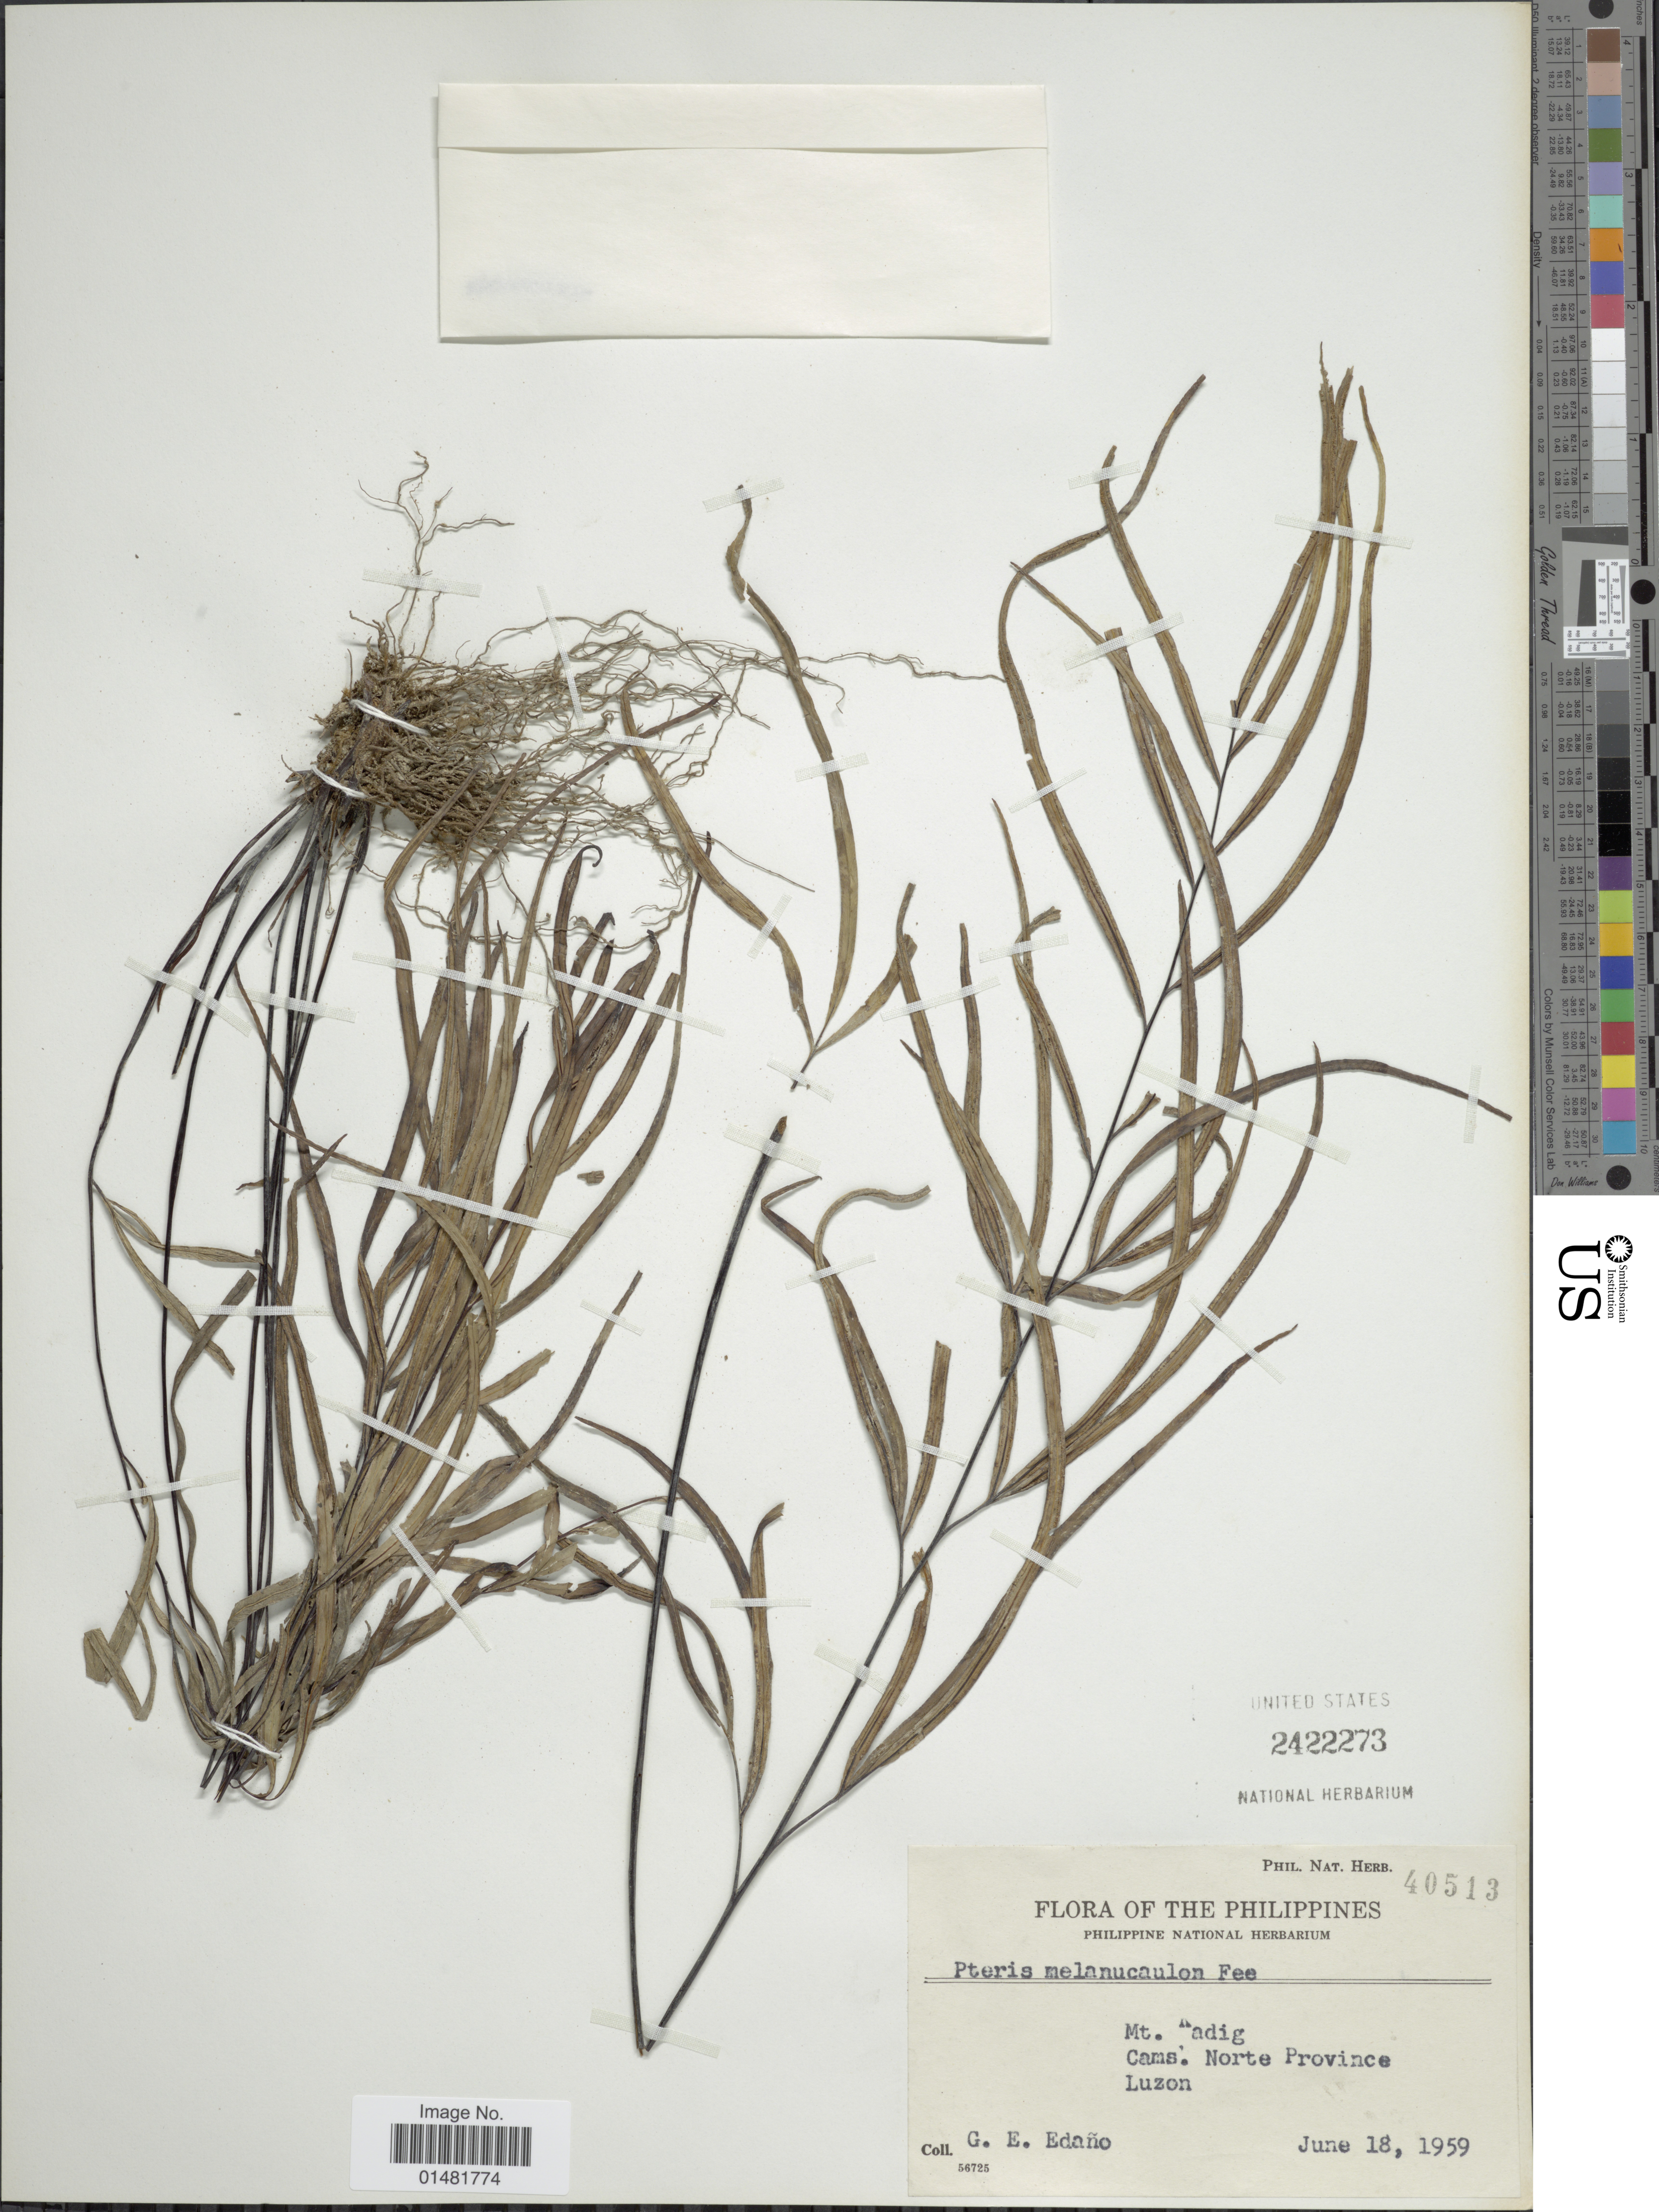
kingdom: Plantae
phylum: Tracheophyta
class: Polypodiopsida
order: Polypodiales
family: Pteridaceae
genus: Pteris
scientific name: Pteris melanocaulon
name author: Fée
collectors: G. Edaño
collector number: Phil Nat Herb 40513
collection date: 1959-06-18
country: Philippines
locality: Mt. Kadig, Cams, Norte Province, Luzon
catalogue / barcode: US 2422273